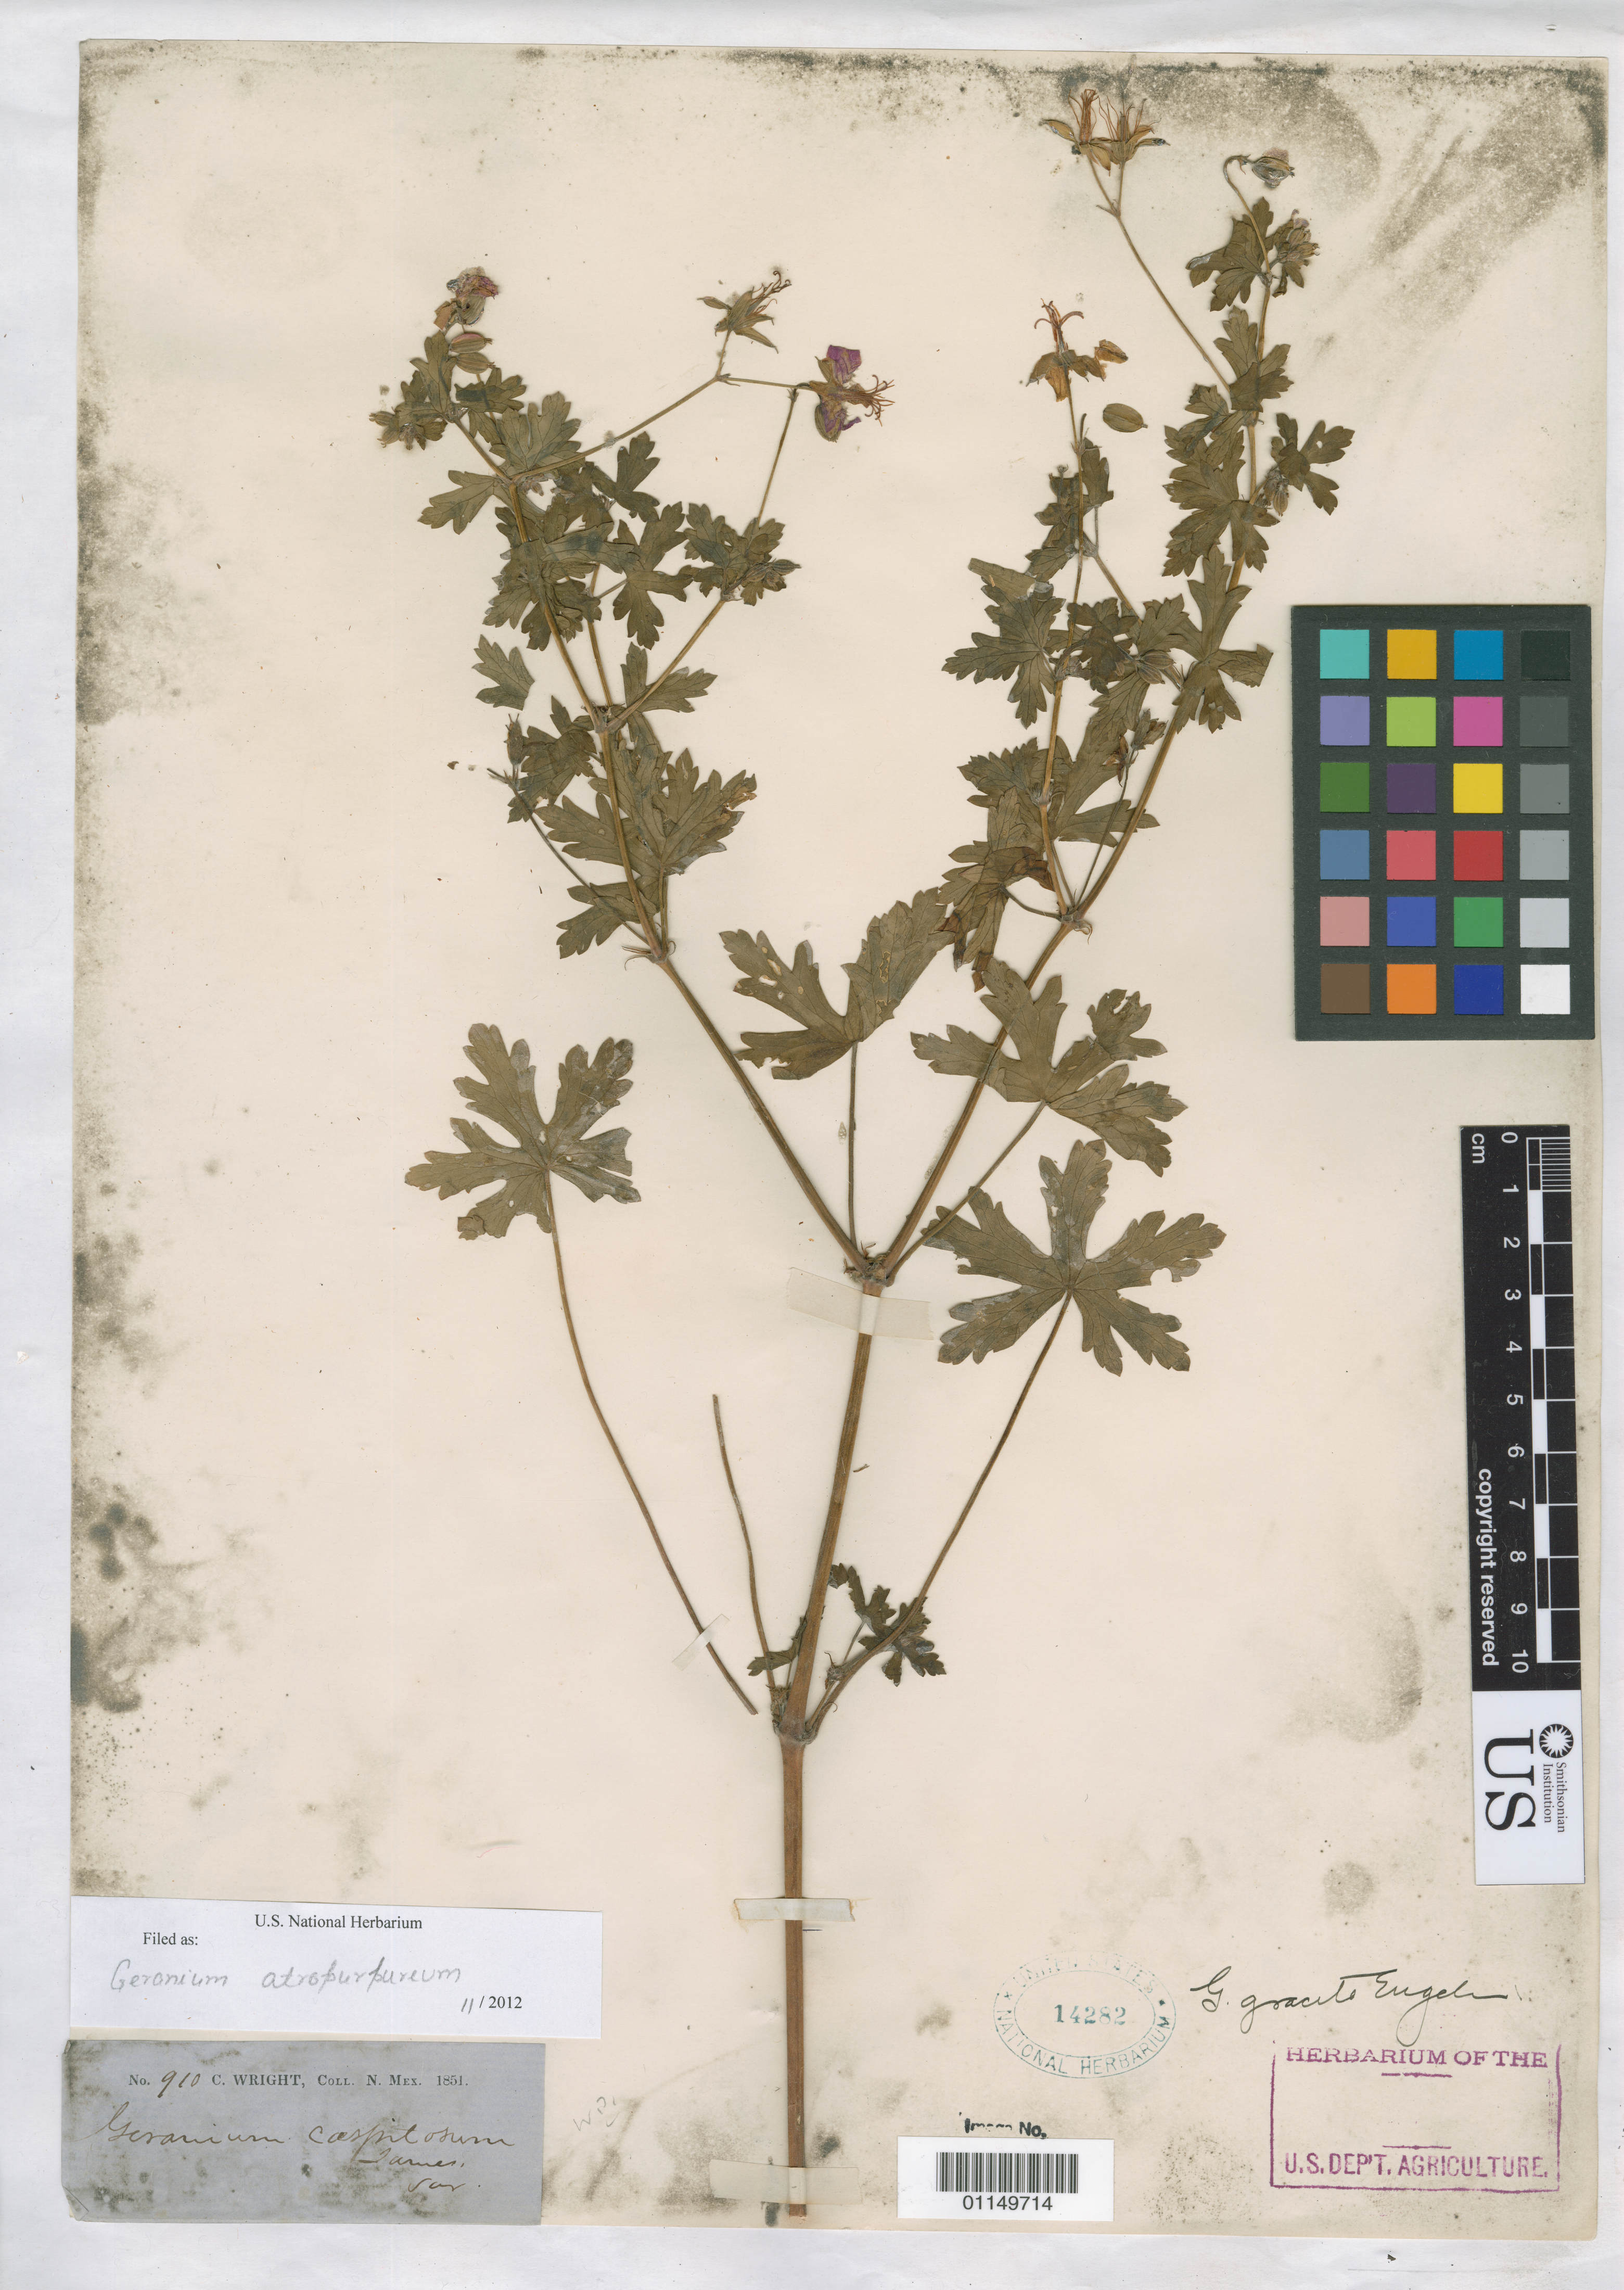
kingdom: Plantae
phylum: Tracheophyta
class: Magnoliopsida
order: Geraniales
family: Geraniaceae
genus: Geranium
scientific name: Geranium caespitosum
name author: E. James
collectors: C. Wright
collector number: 910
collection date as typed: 1851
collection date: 1851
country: United States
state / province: New Mexico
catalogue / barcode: US 14282